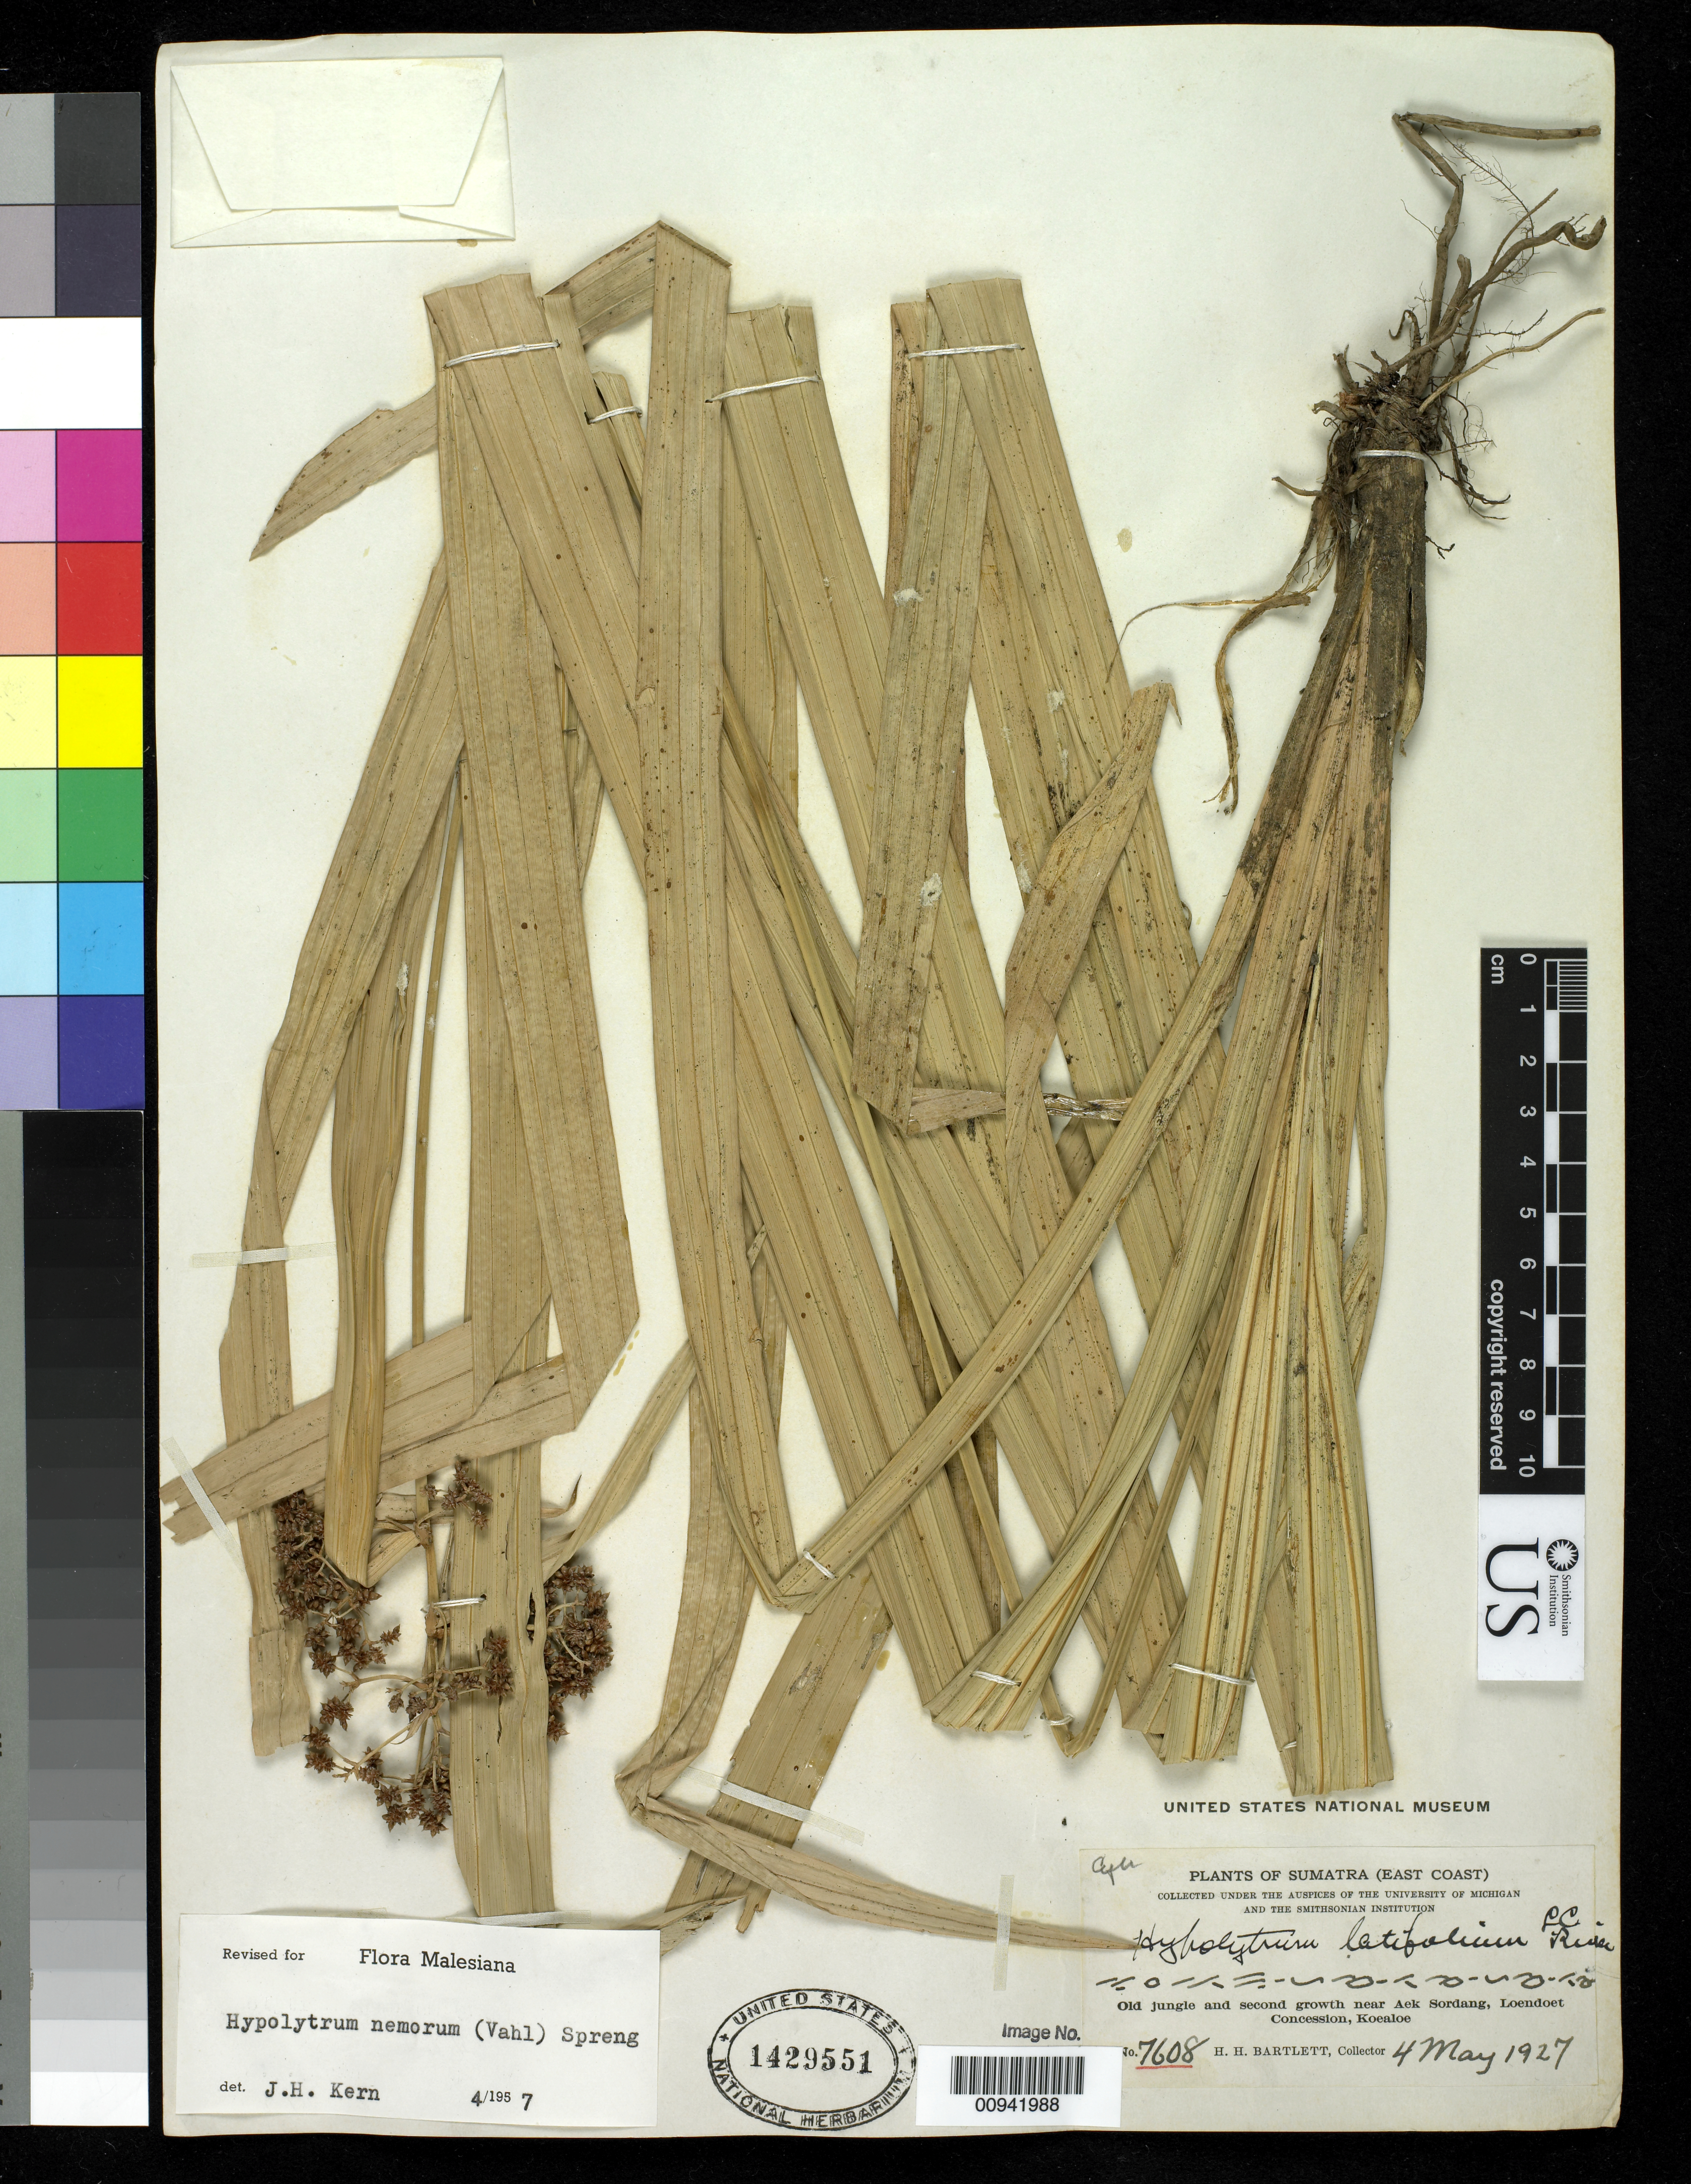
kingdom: Plantae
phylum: Tracheophyta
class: Liliopsida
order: Poales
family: Cyperaceae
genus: Hypolytrum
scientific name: Hypolytrum nemorum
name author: (Vahl) Spreng.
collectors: H. H. Bartlett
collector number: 7608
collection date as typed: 04 May 1927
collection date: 1927-05-04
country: Indonesia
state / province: Sumatra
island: Sumatra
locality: Near Ack Sordang, Loendoet Concession, Koealoe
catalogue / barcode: US 1429551